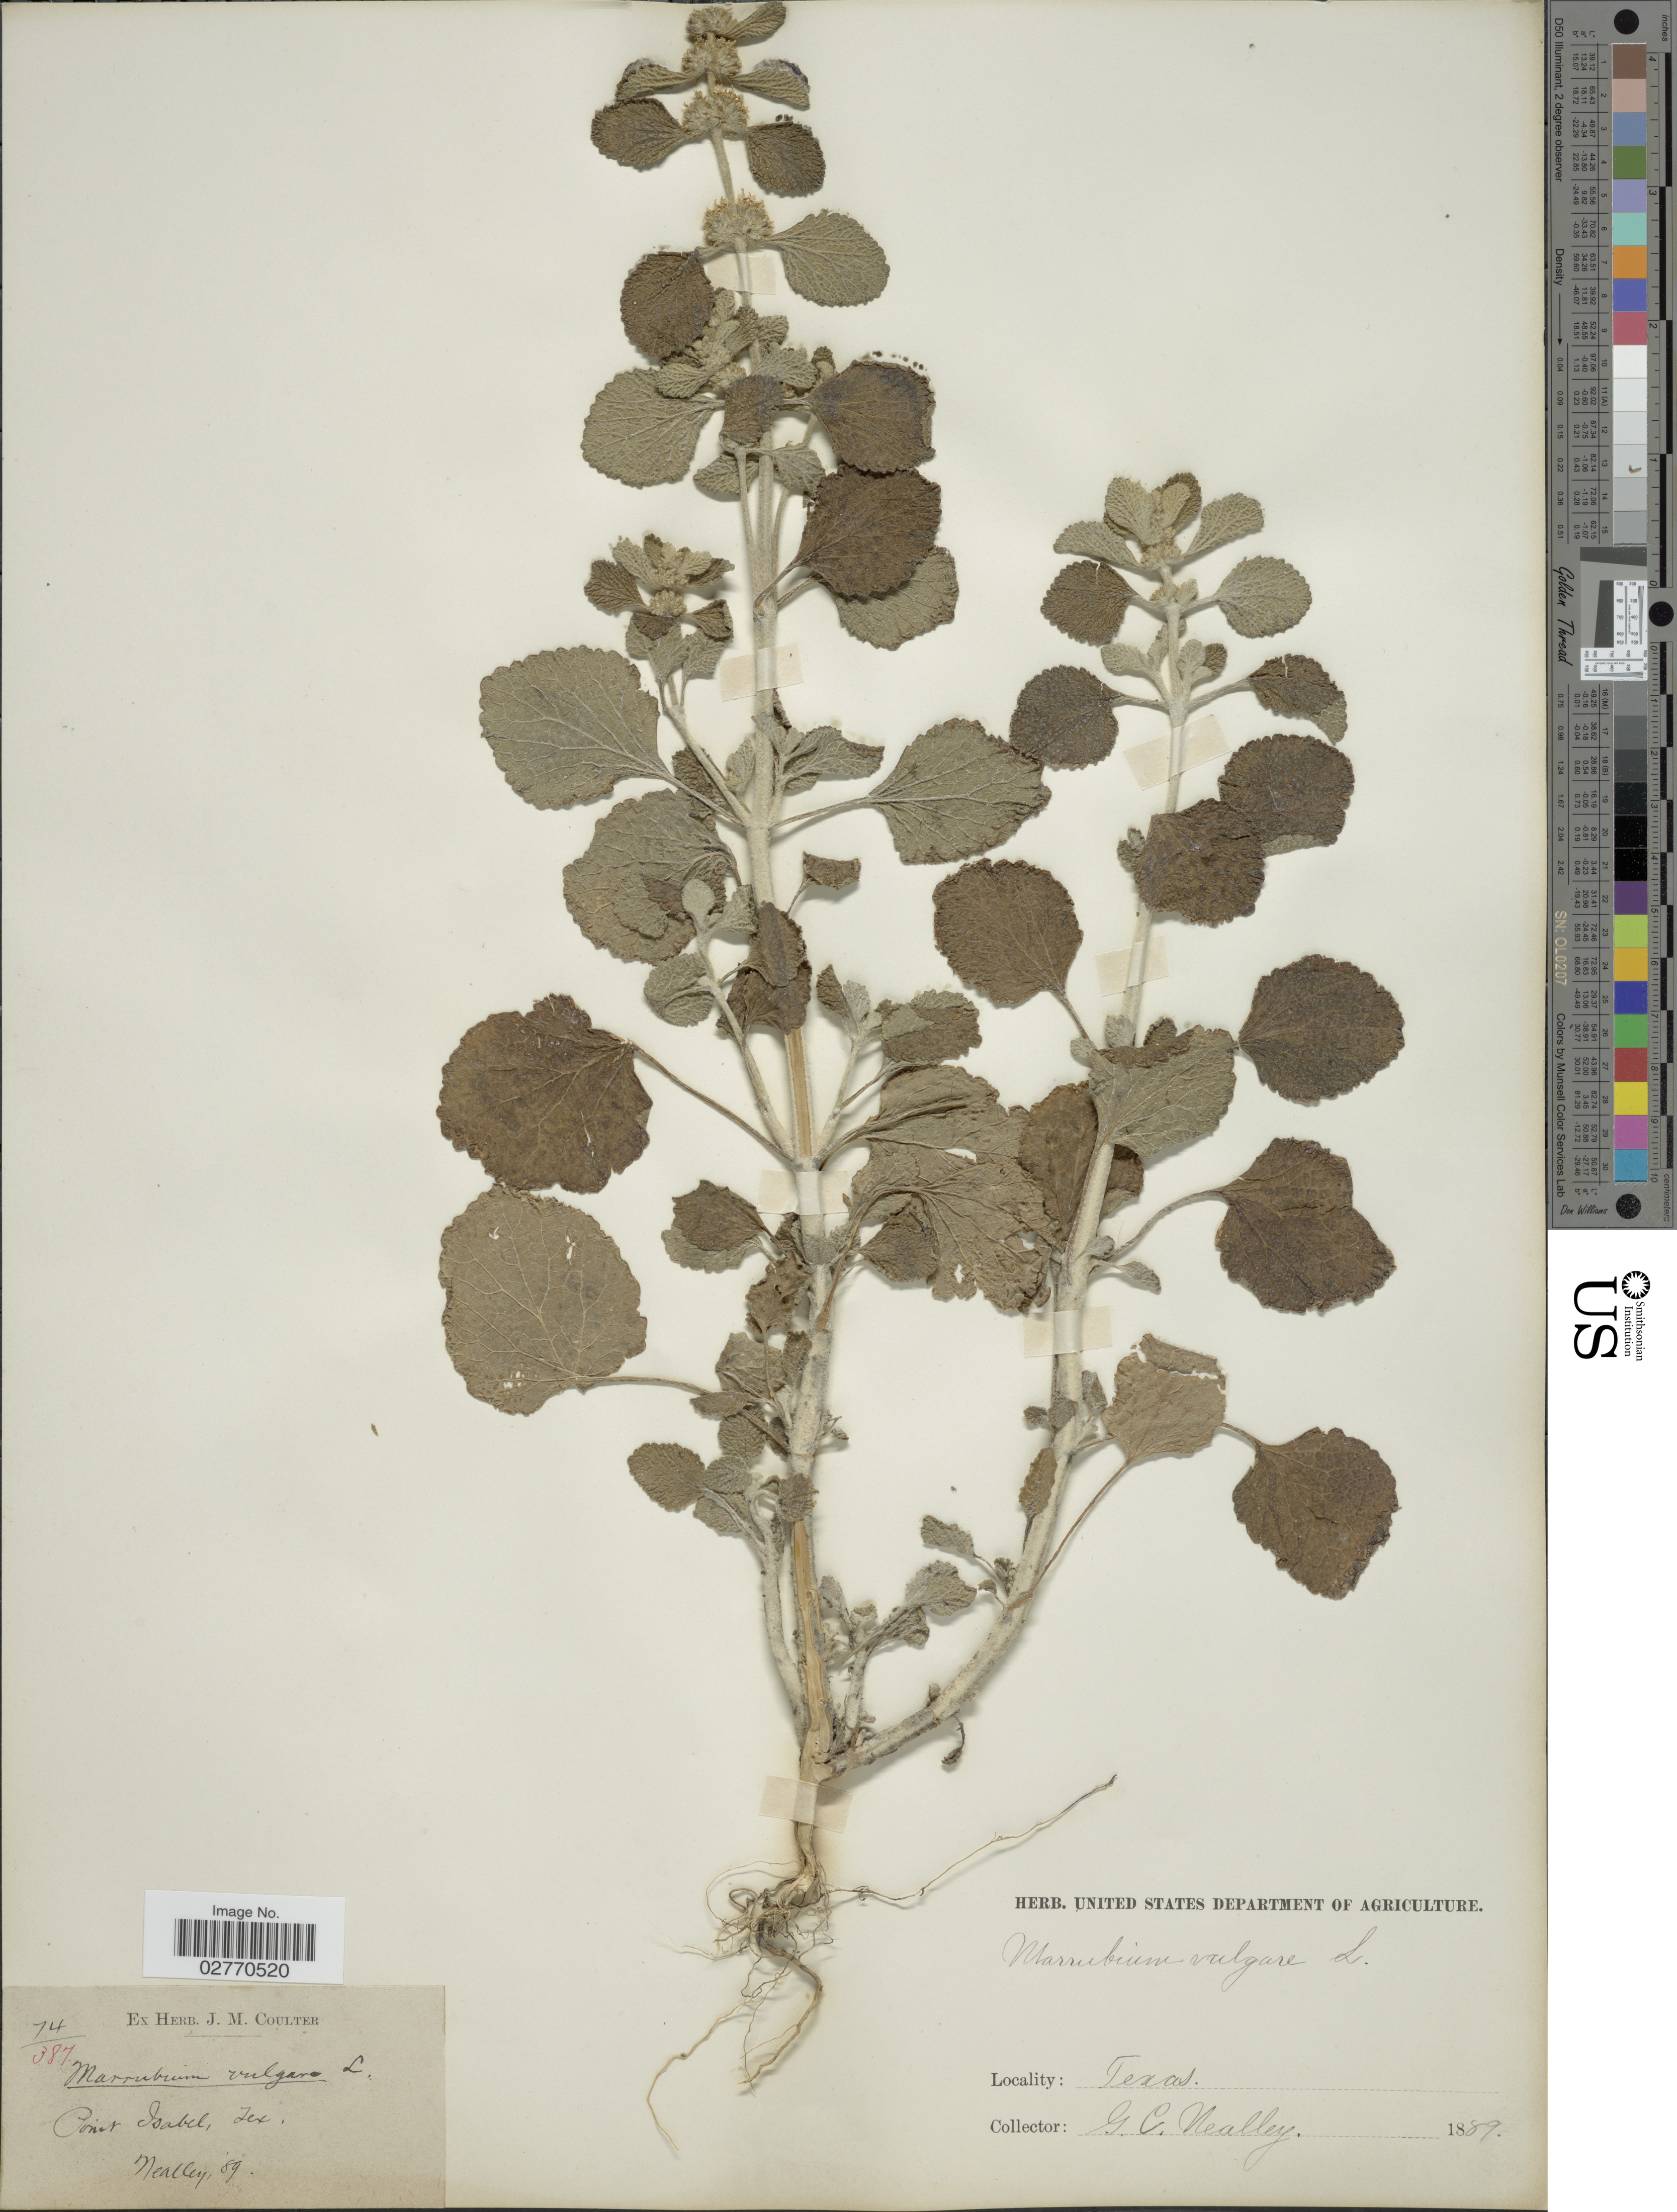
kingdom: Plantae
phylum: Tracheophyta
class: Magnoliopsida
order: Lamiales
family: Lamiaceae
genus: Marrubium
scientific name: Marrubium vulgare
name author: L.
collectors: G. C. Nealley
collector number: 74/387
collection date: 1889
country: United States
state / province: Texas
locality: Point Isabel, Tex.